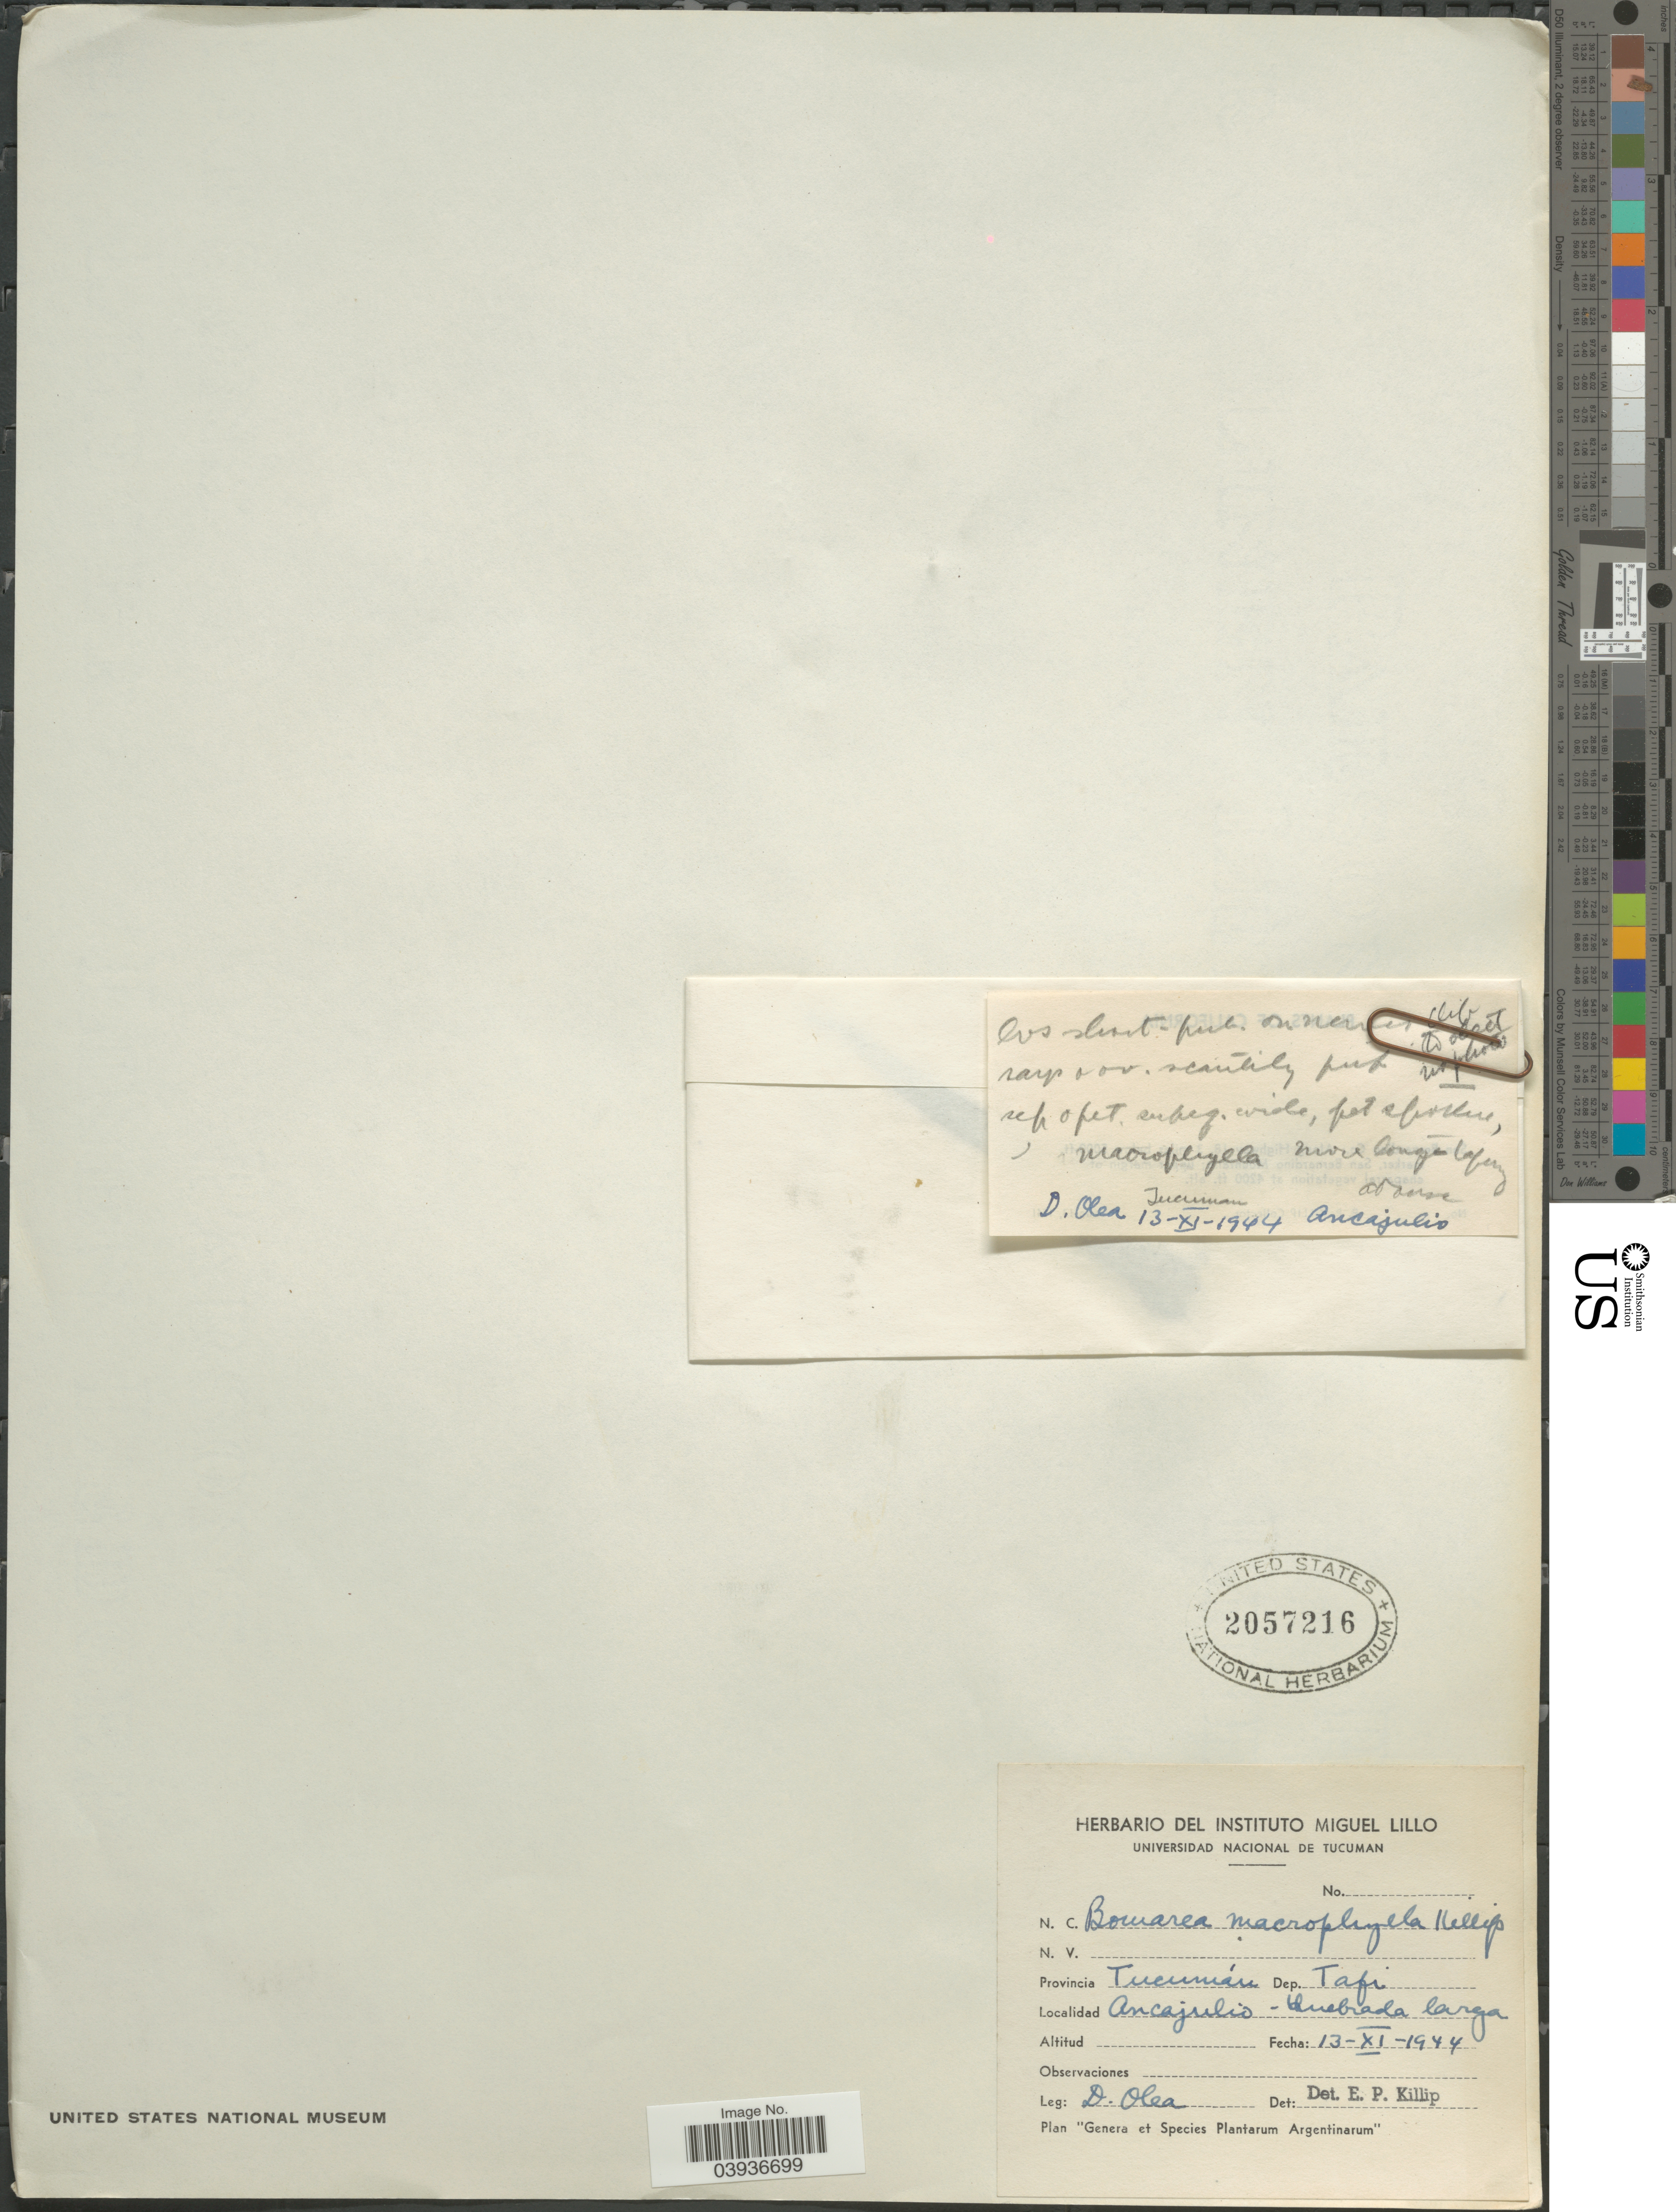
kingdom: Plantae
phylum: Tracheophyta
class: Liliopsida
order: Liliales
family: Alstroemeriaceae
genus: Bomarea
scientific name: Bomarea ovata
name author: (Cav.) Mirb.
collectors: D. Olea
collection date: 1944-11-13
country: Argentina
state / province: Tucuman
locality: Dep. Tafi. Ancajulio- Huebrada larga.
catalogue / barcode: US 2057216